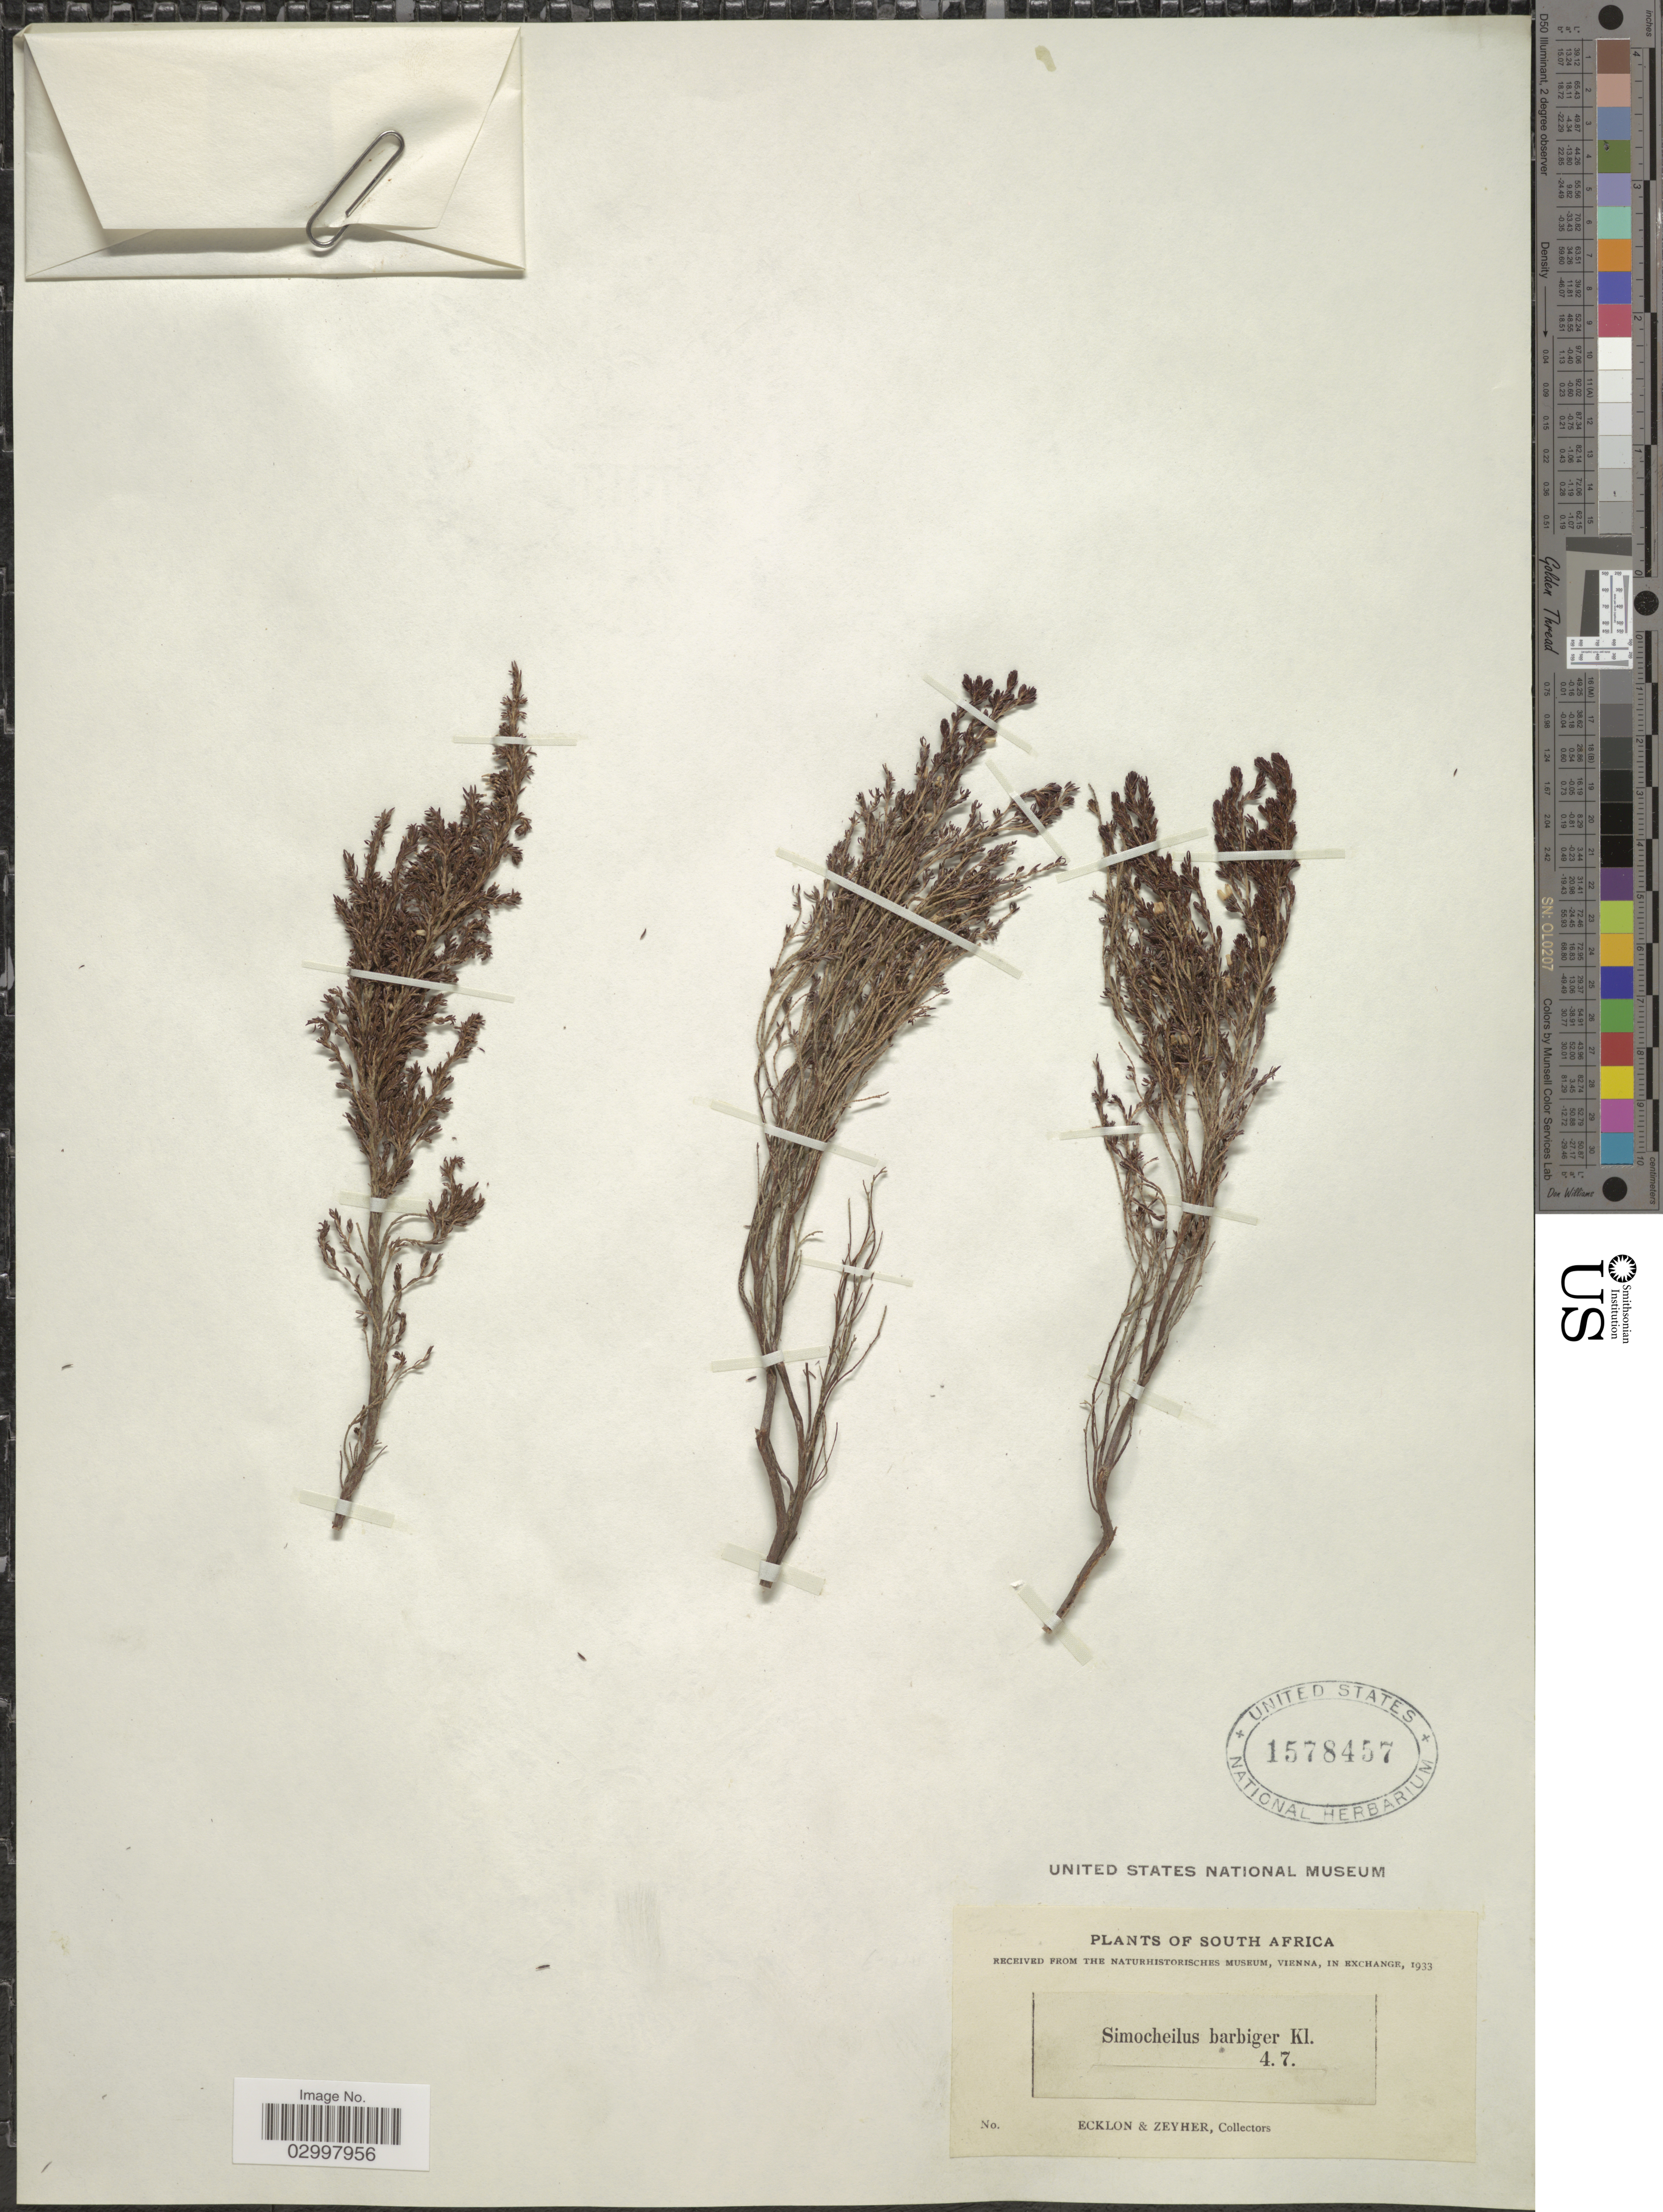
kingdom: Plantae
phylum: Tracheophyta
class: Magnoliopsida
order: Ericales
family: Ericaceae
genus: Erica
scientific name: Erica barbigera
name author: Salisb.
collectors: -. Ecklon & -. Zeyher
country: South Africa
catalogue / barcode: US 1578457